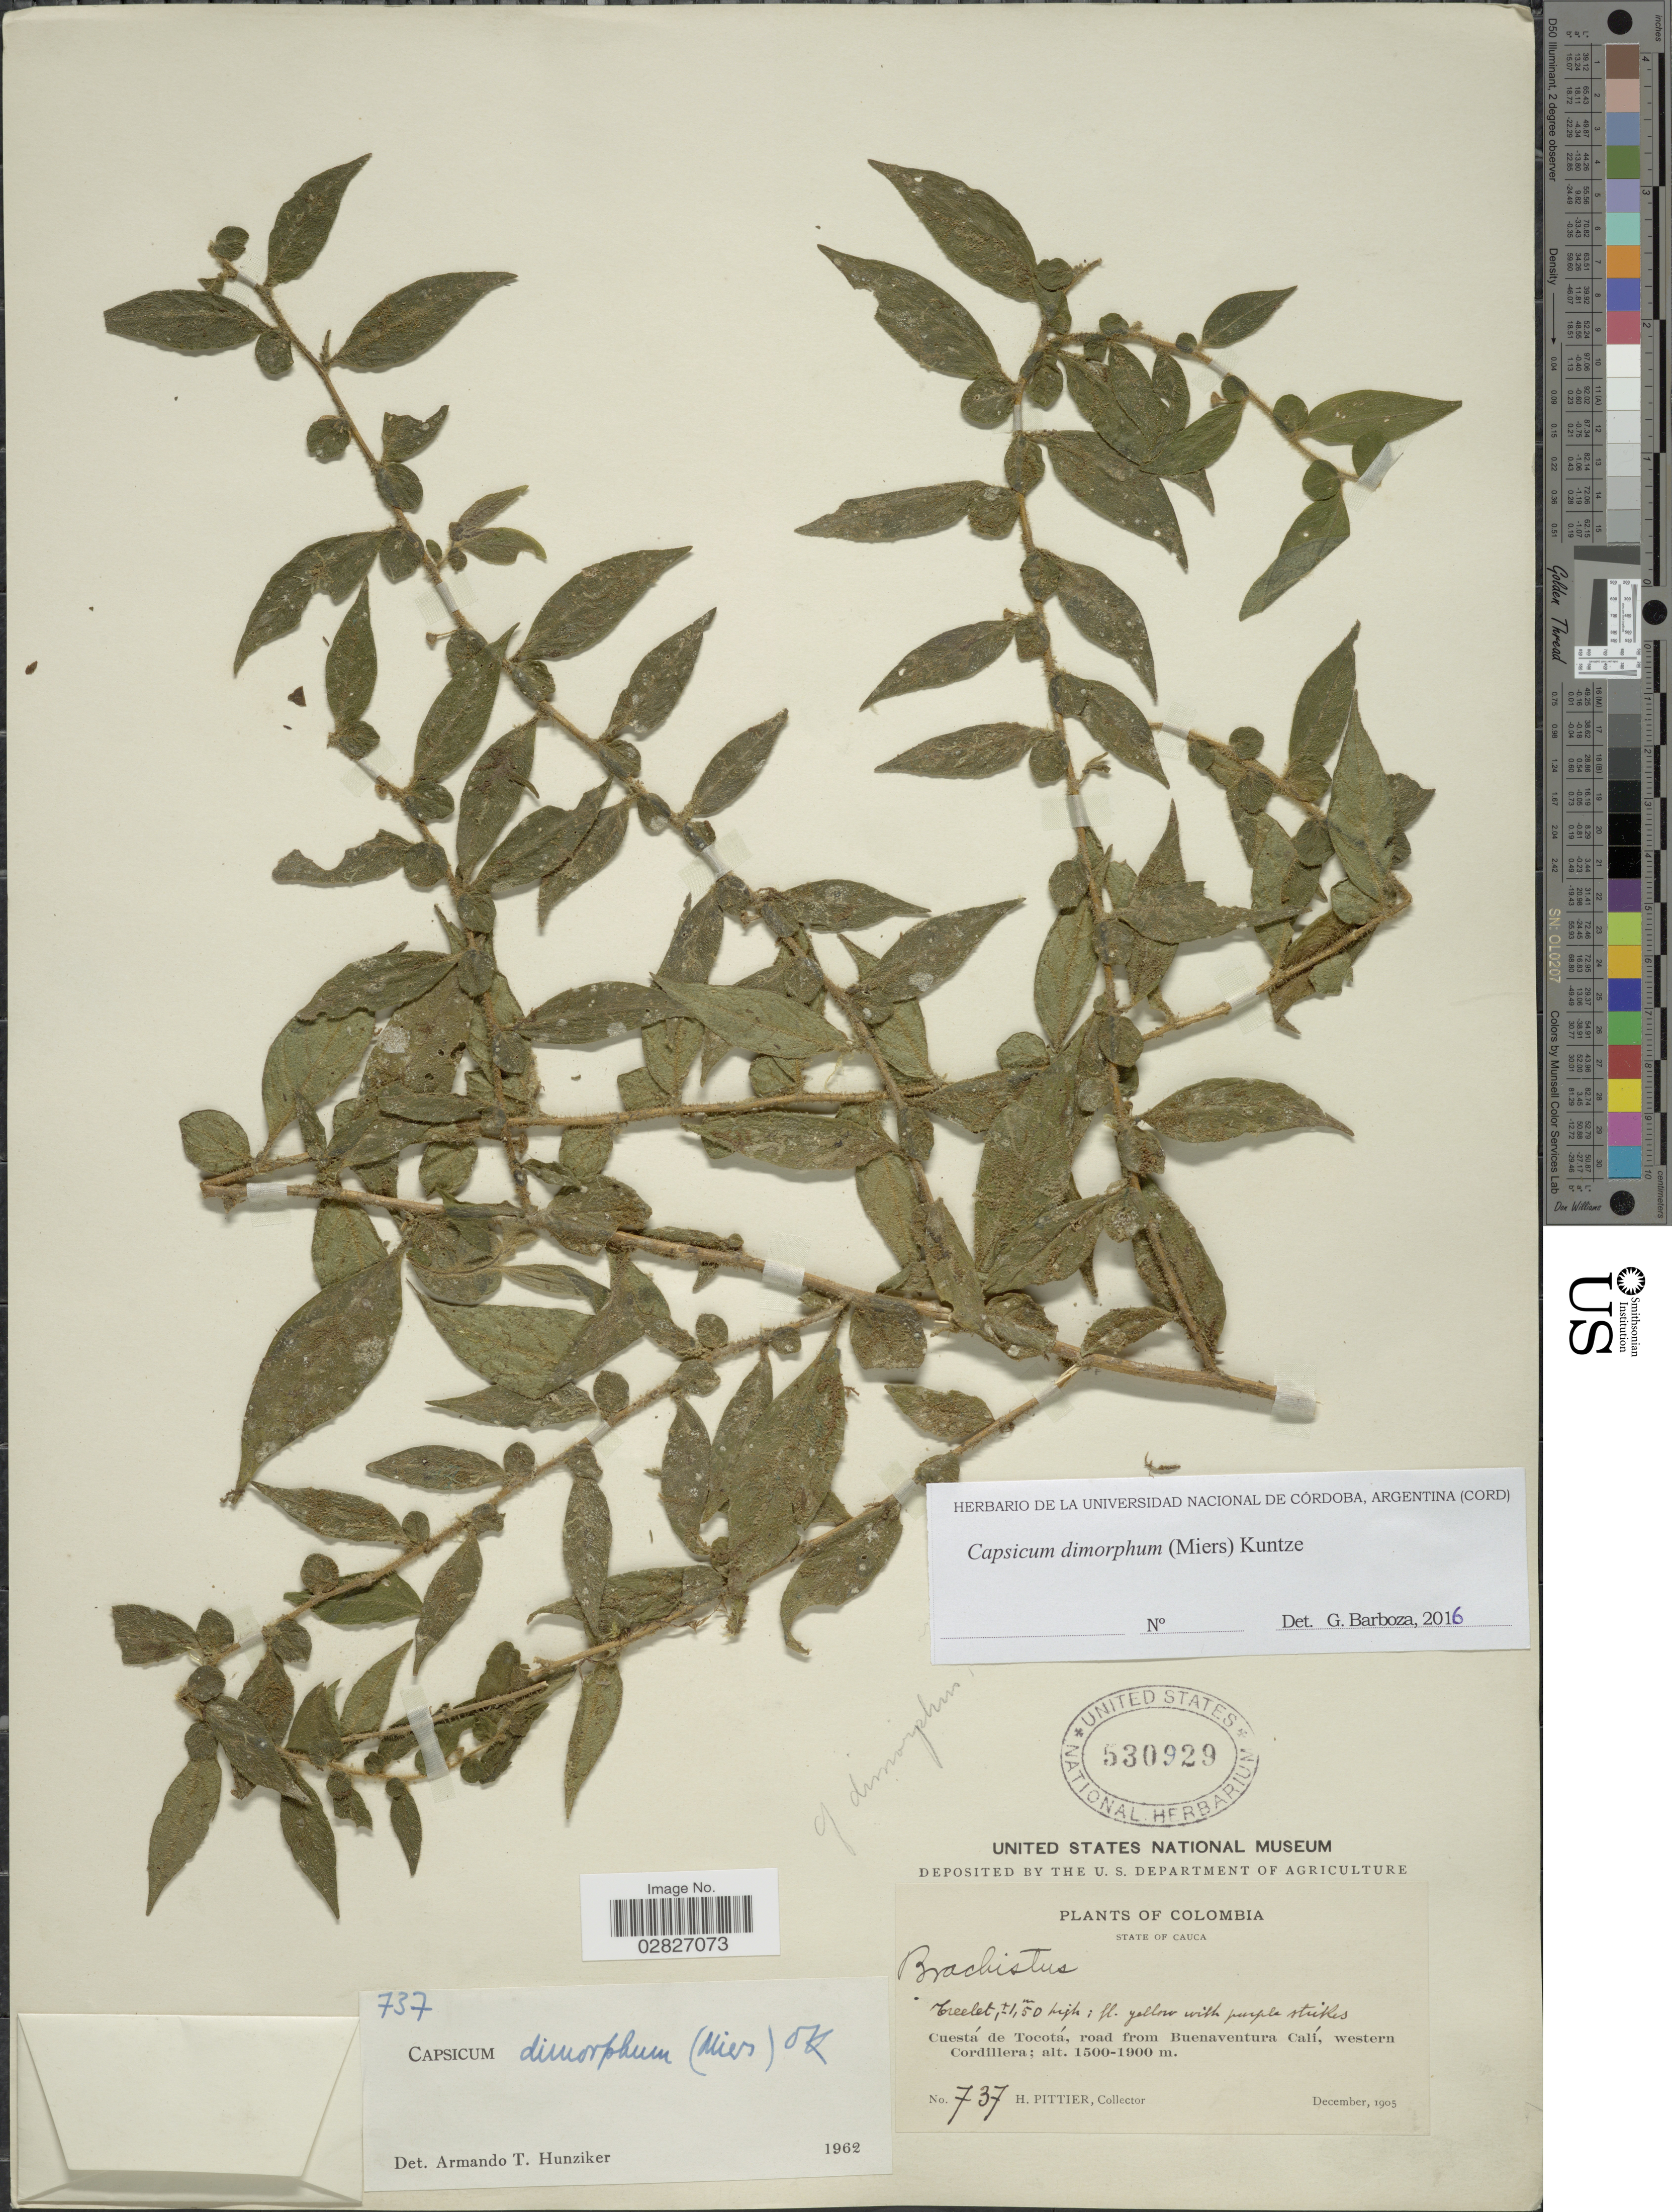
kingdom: Plantae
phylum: Tracheophyta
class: Magnoliopsida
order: Solanales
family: Solanaceae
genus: Capsicum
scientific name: Capsicum dimorphum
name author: (Miers) Kuntze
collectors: H. F. Pittier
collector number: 737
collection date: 1905-12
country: Colombia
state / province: Cauca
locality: Cuestá de Tocotá, road from Buenaventura Calí. western Cordillera.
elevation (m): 1500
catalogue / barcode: US 530929